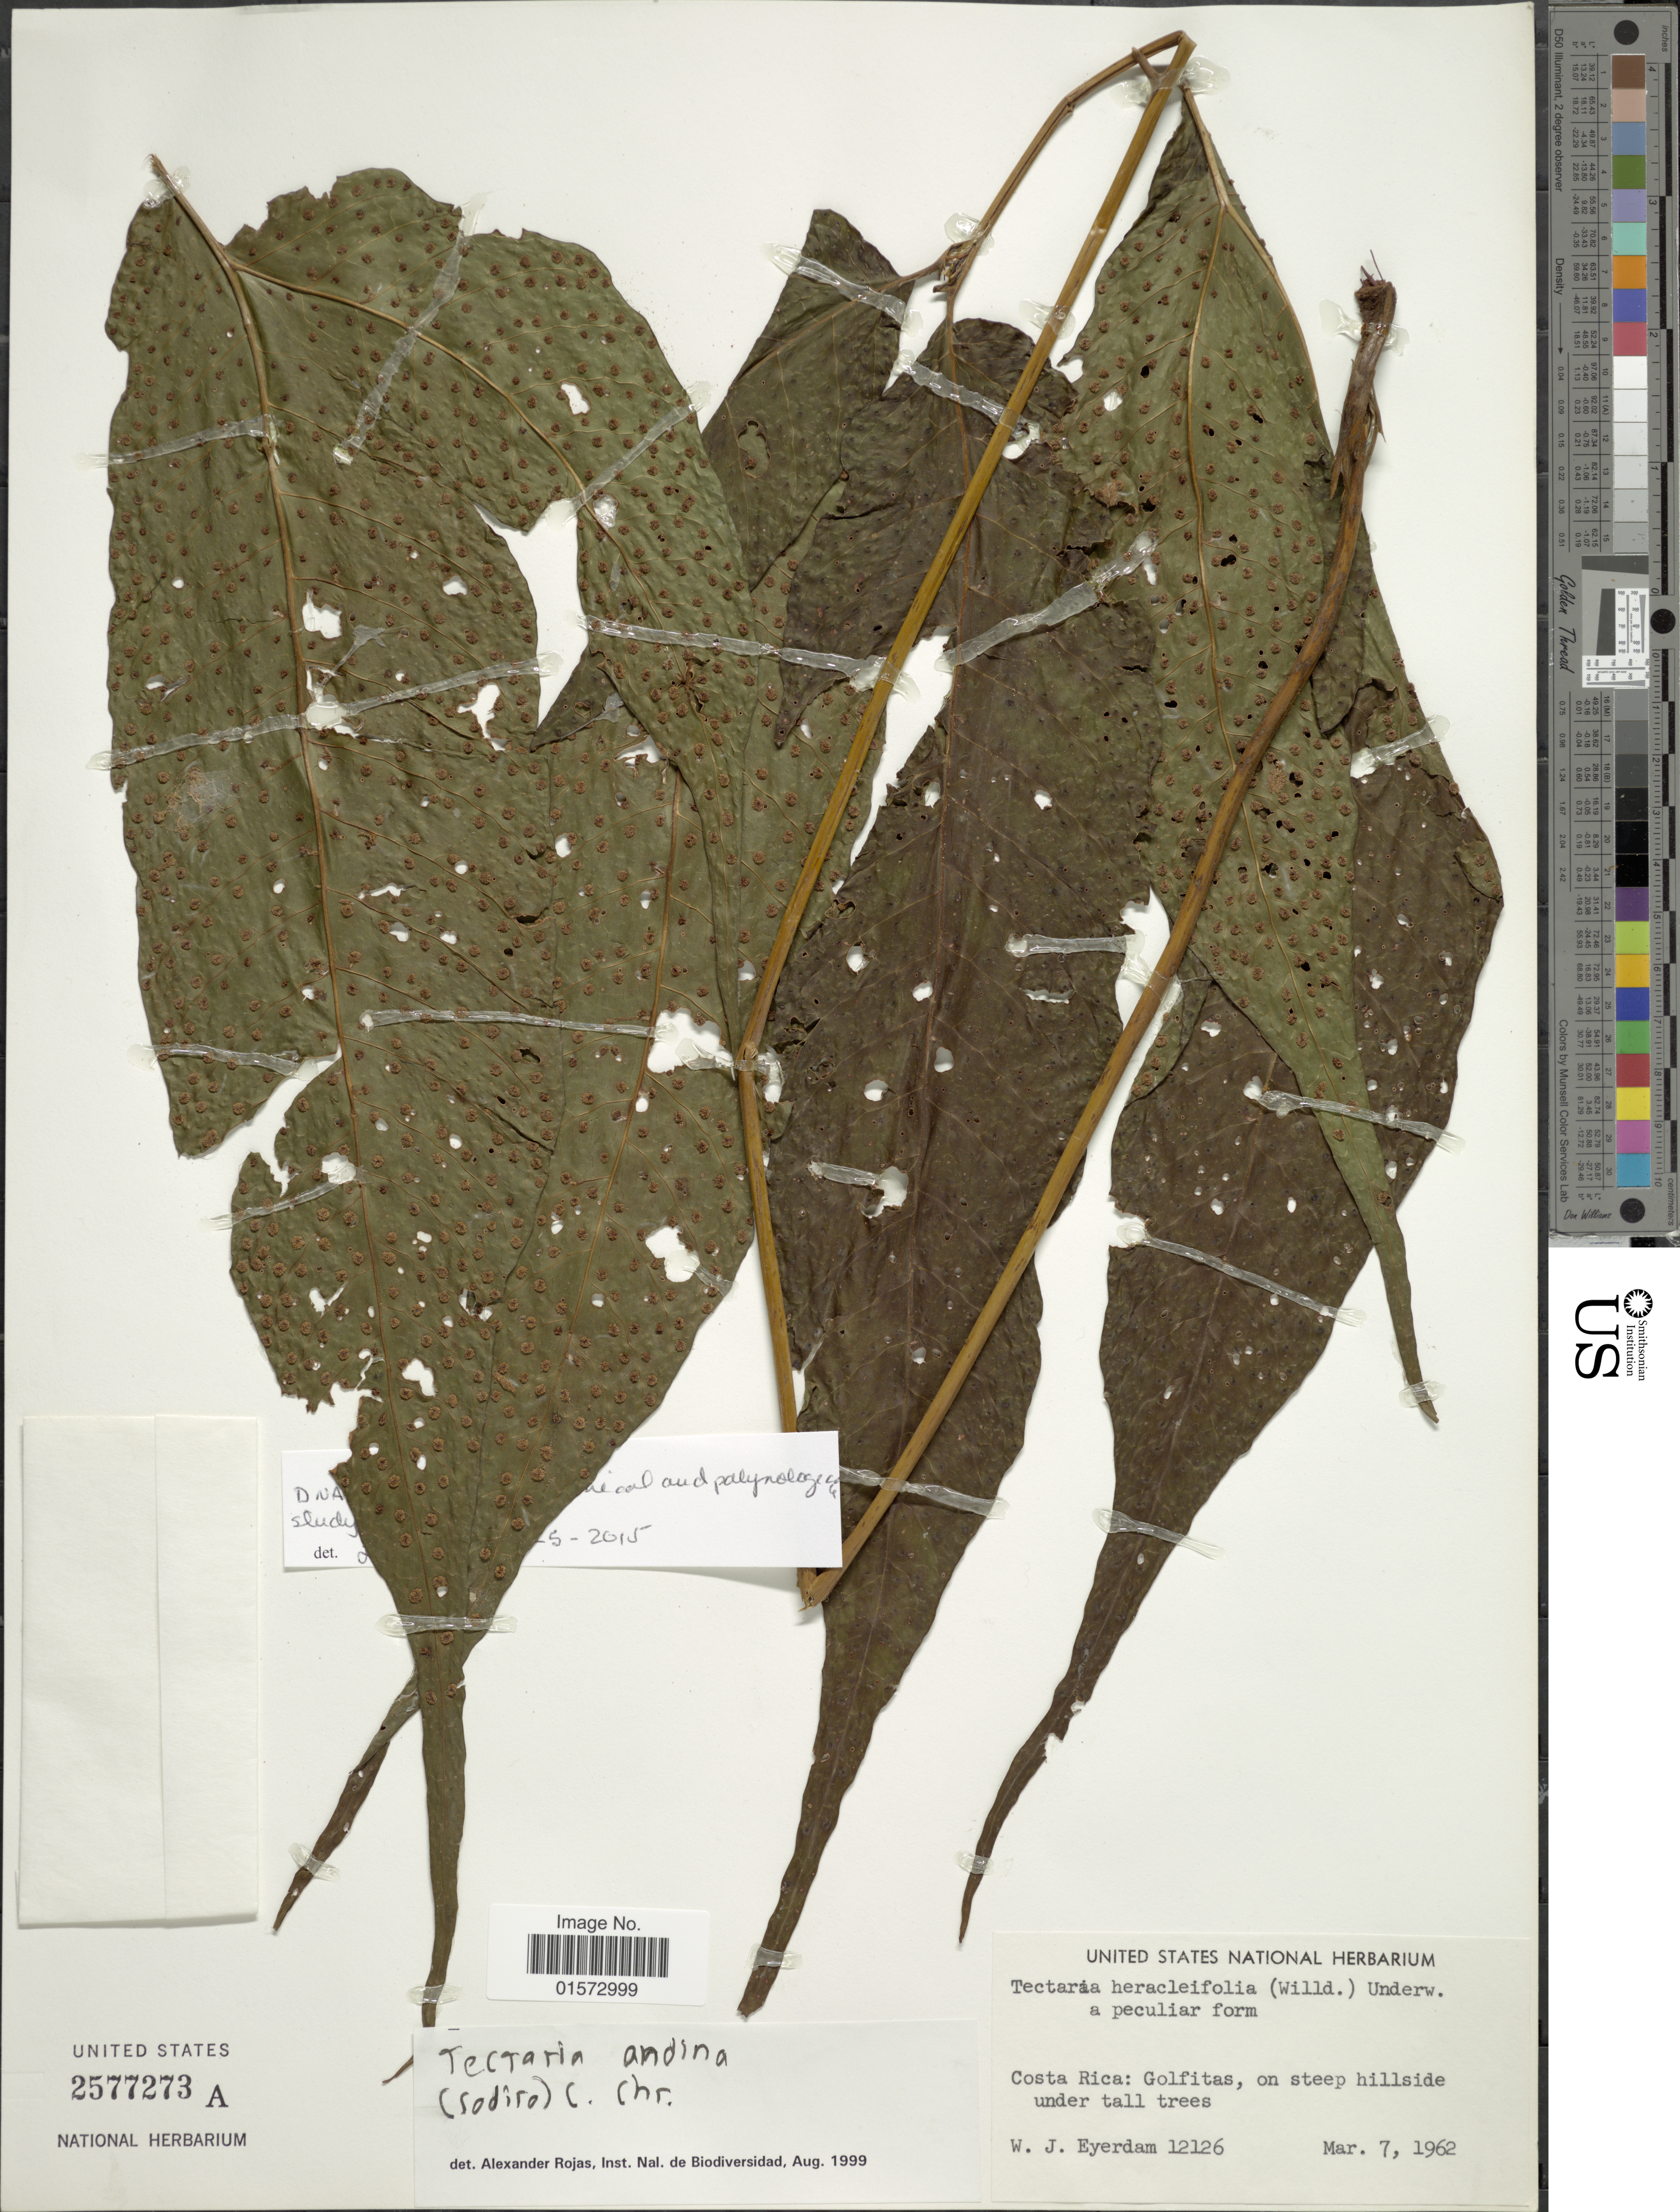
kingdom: Plantae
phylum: Tracheophyta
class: Polypodiopsida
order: Polypodiales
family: Tectariaceae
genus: Tectaria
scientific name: Tectaria andina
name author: (Baker) C. Chr.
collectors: W. J. Eyerdam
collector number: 12126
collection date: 1962-03-07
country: Costa Rica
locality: Golfitas, on steep hillside under tall trees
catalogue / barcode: US 2577273A